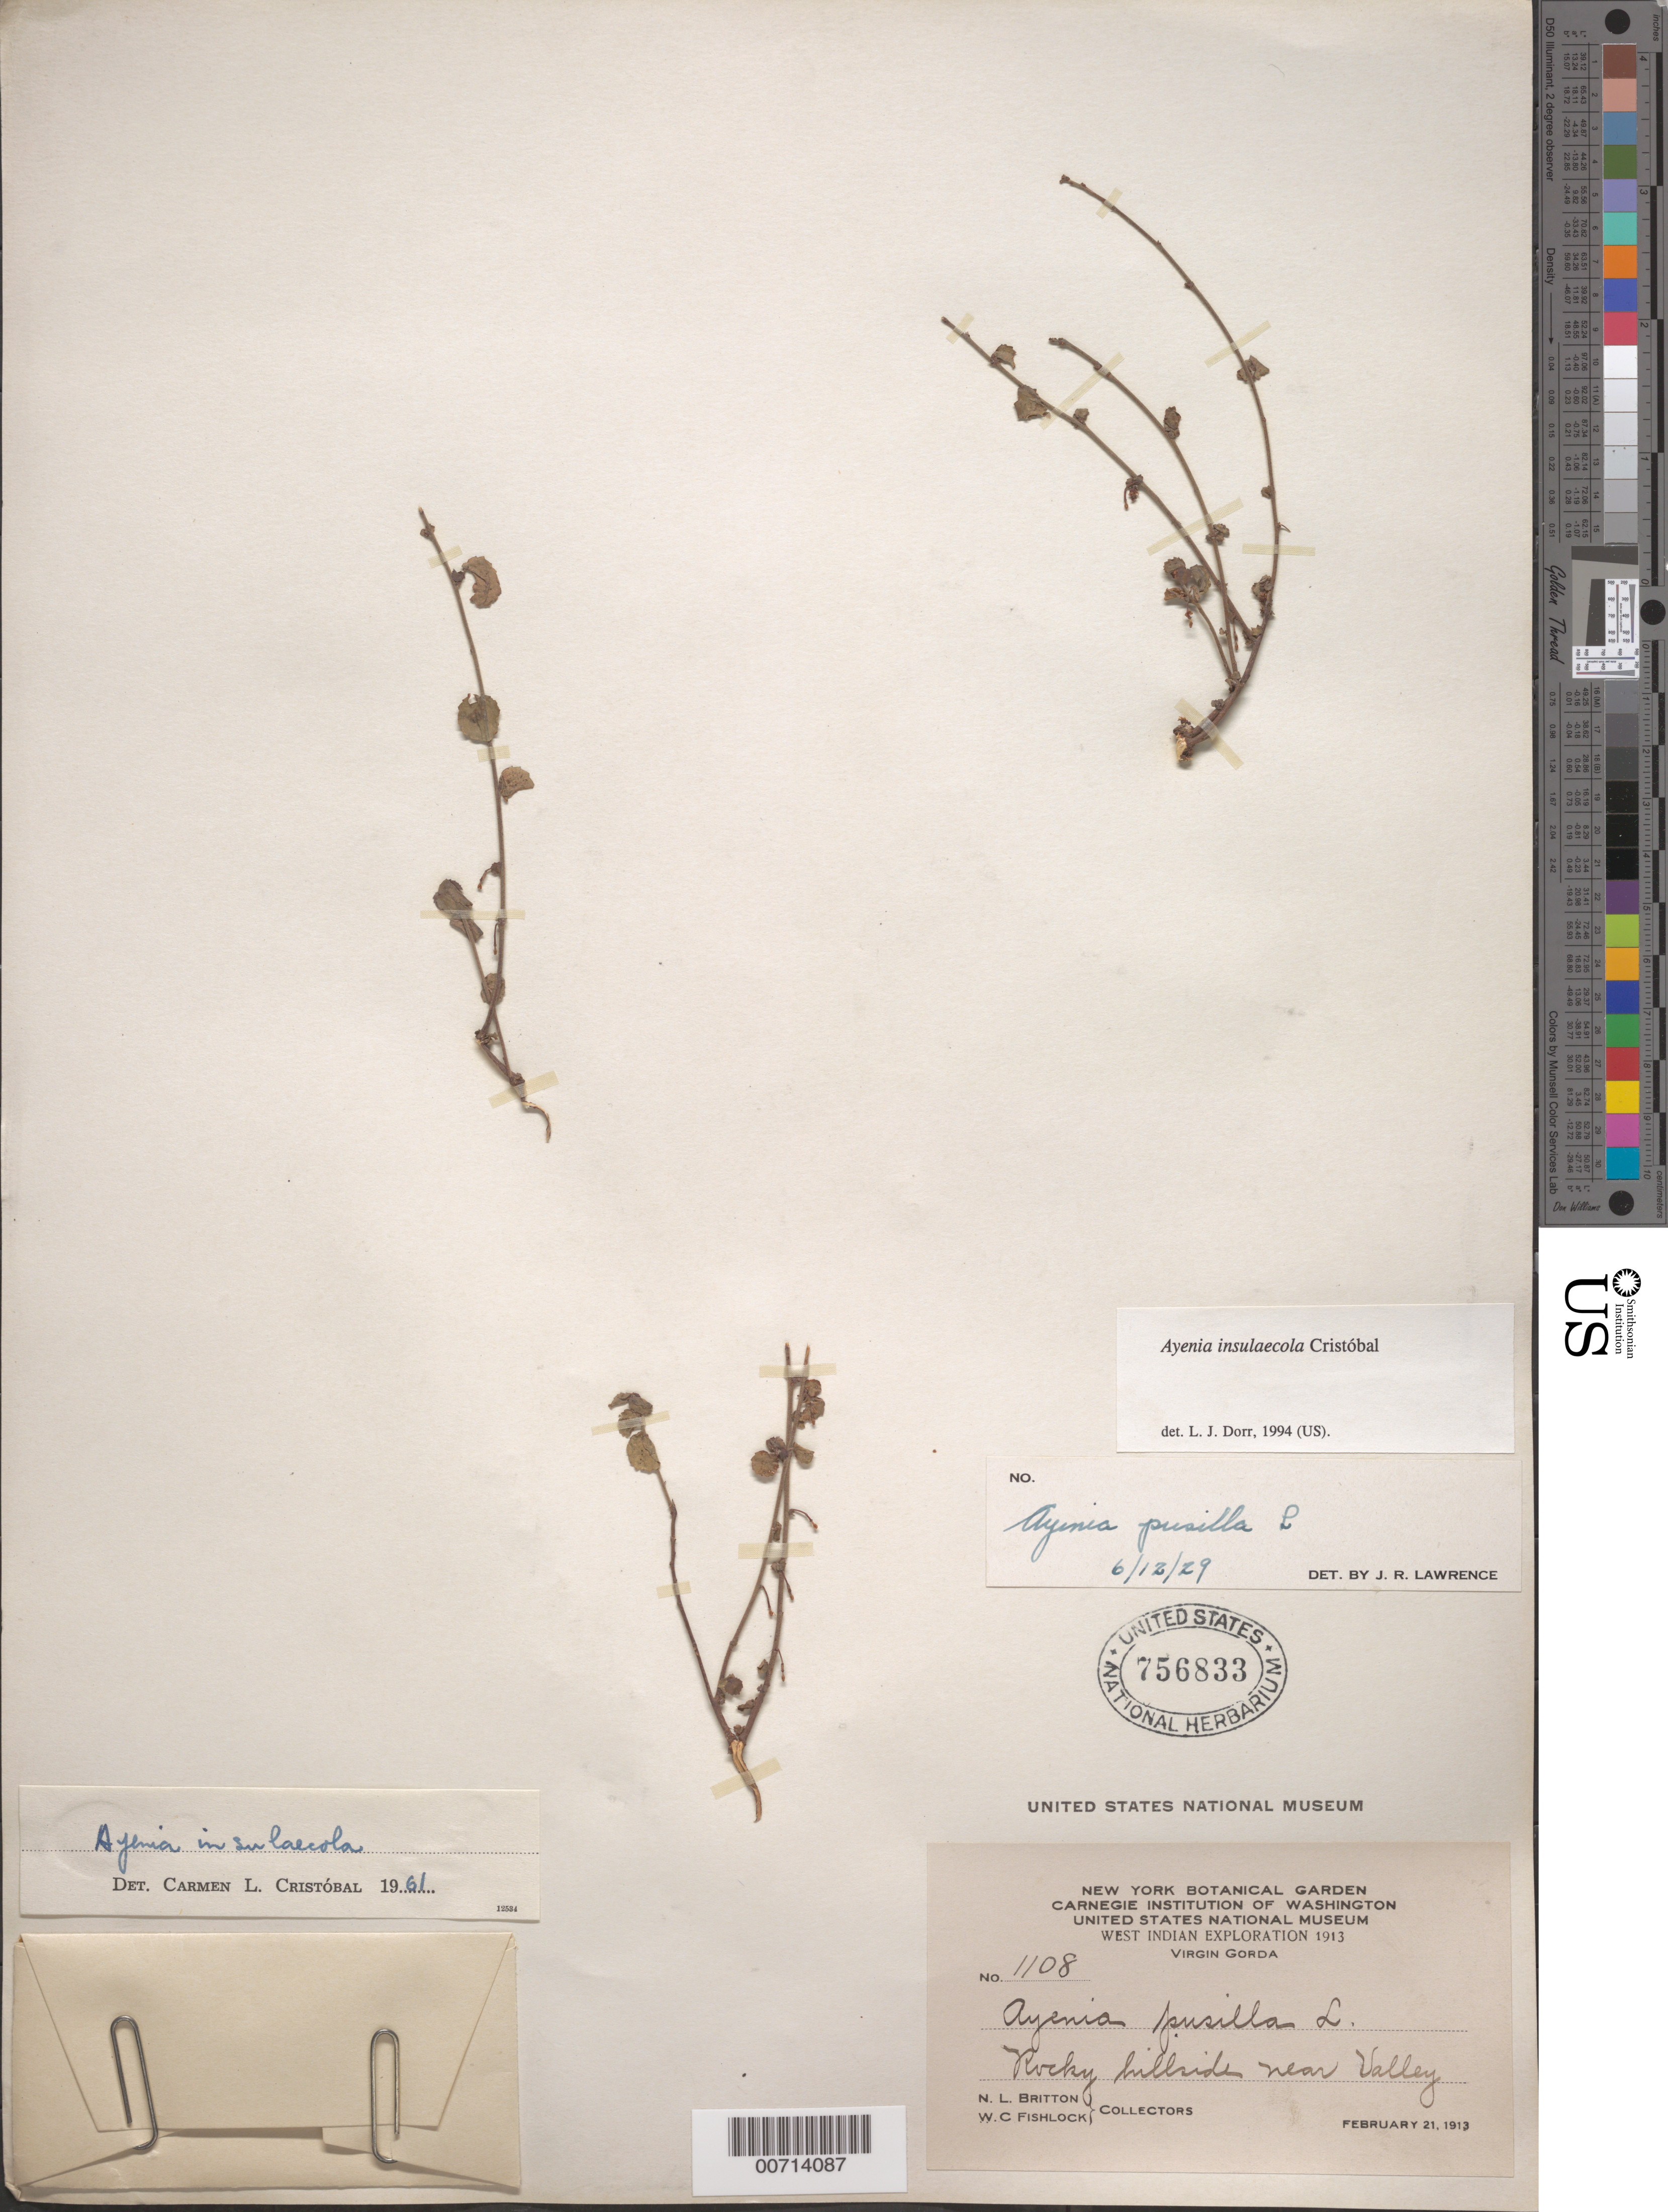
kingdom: Plantae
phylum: Tracheophyta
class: Magnoliopsida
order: Malvales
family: Malvaceae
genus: Ayenia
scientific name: Ayenia insulicola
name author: Cristóbal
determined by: Dorr, L. J., (BOT), Smithsonian Institution - National Museum of Natural History (UNITED STATES)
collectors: N. Britton & W. Fishlock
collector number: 1108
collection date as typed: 21 Feb 1913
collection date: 1913-02-21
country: British Virgin Islands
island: Virgin Gorda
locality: Valley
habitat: Rocky hillside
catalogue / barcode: US 756833